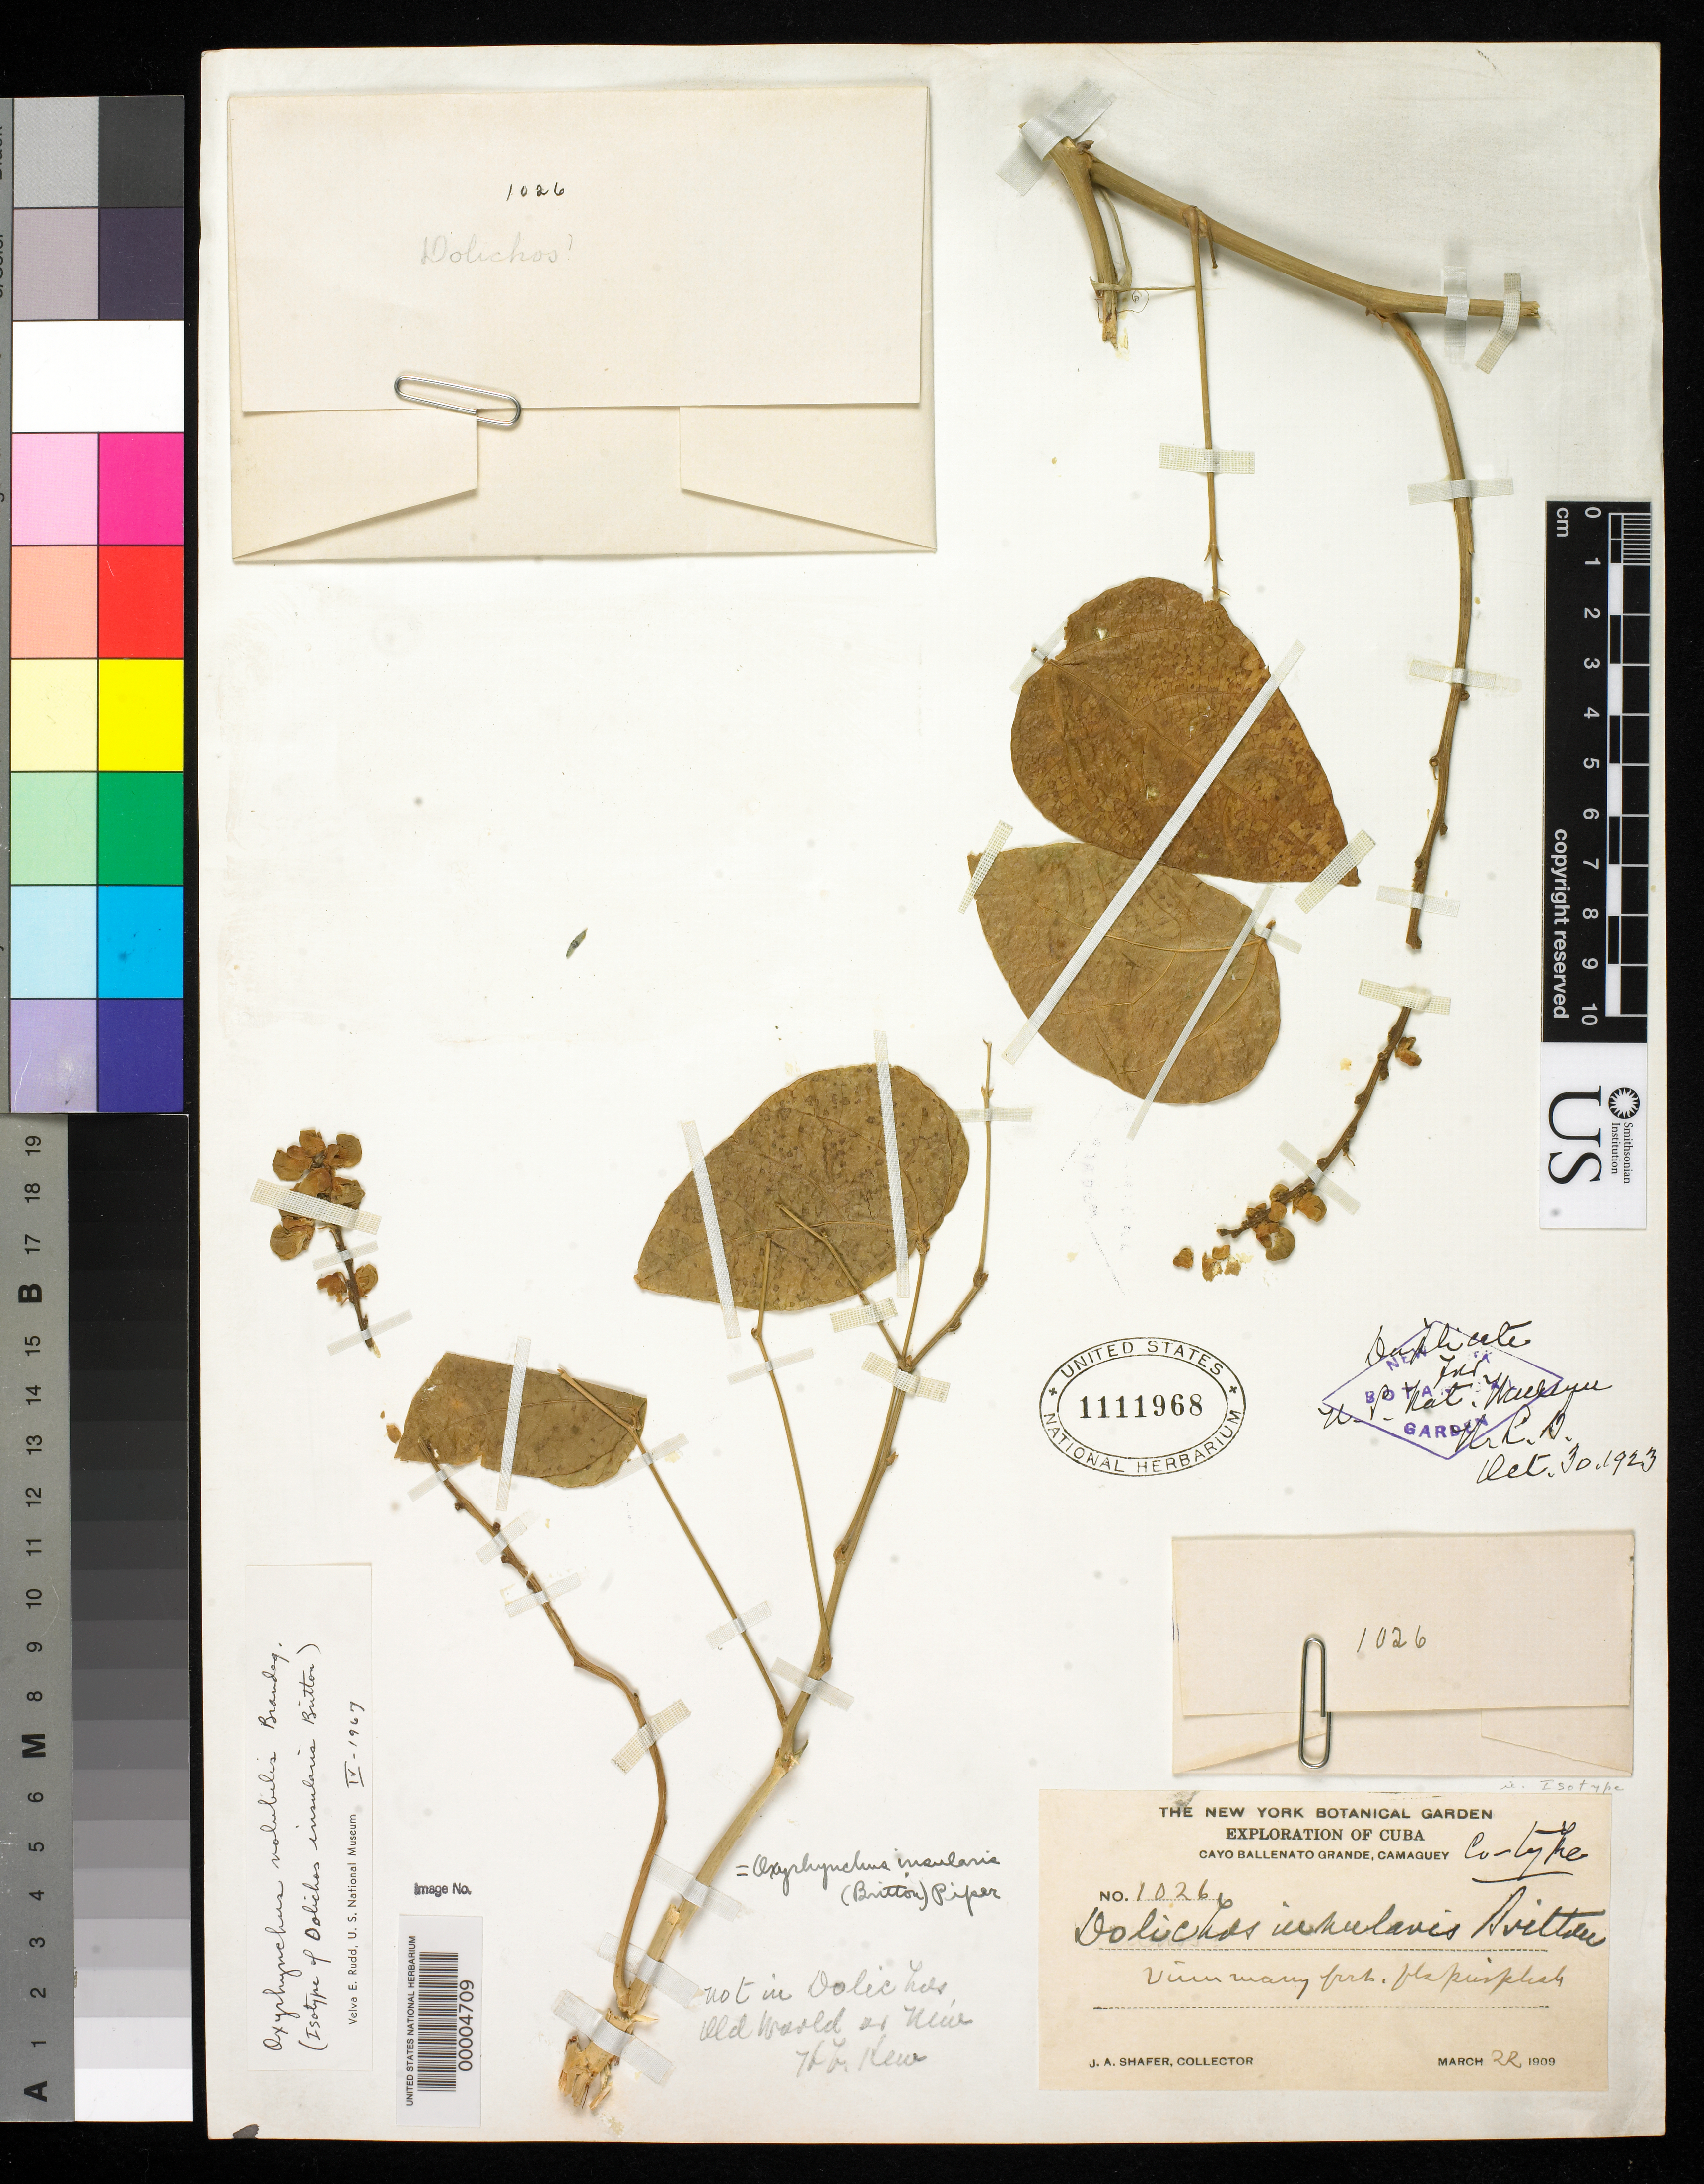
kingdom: Plantae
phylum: Tracheophyta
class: Magnoliopsida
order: Fabales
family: Fabaceae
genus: Dolichos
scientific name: Dolichos insularis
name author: Britton in Britton & Millsp.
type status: Isotype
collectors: J. A. Shafer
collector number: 1026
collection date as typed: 22 Mar 1909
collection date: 1909-03-22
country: Cuba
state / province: Camagüey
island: Greater Antilles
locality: Cayo Sallenato Grande.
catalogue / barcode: US 1111968